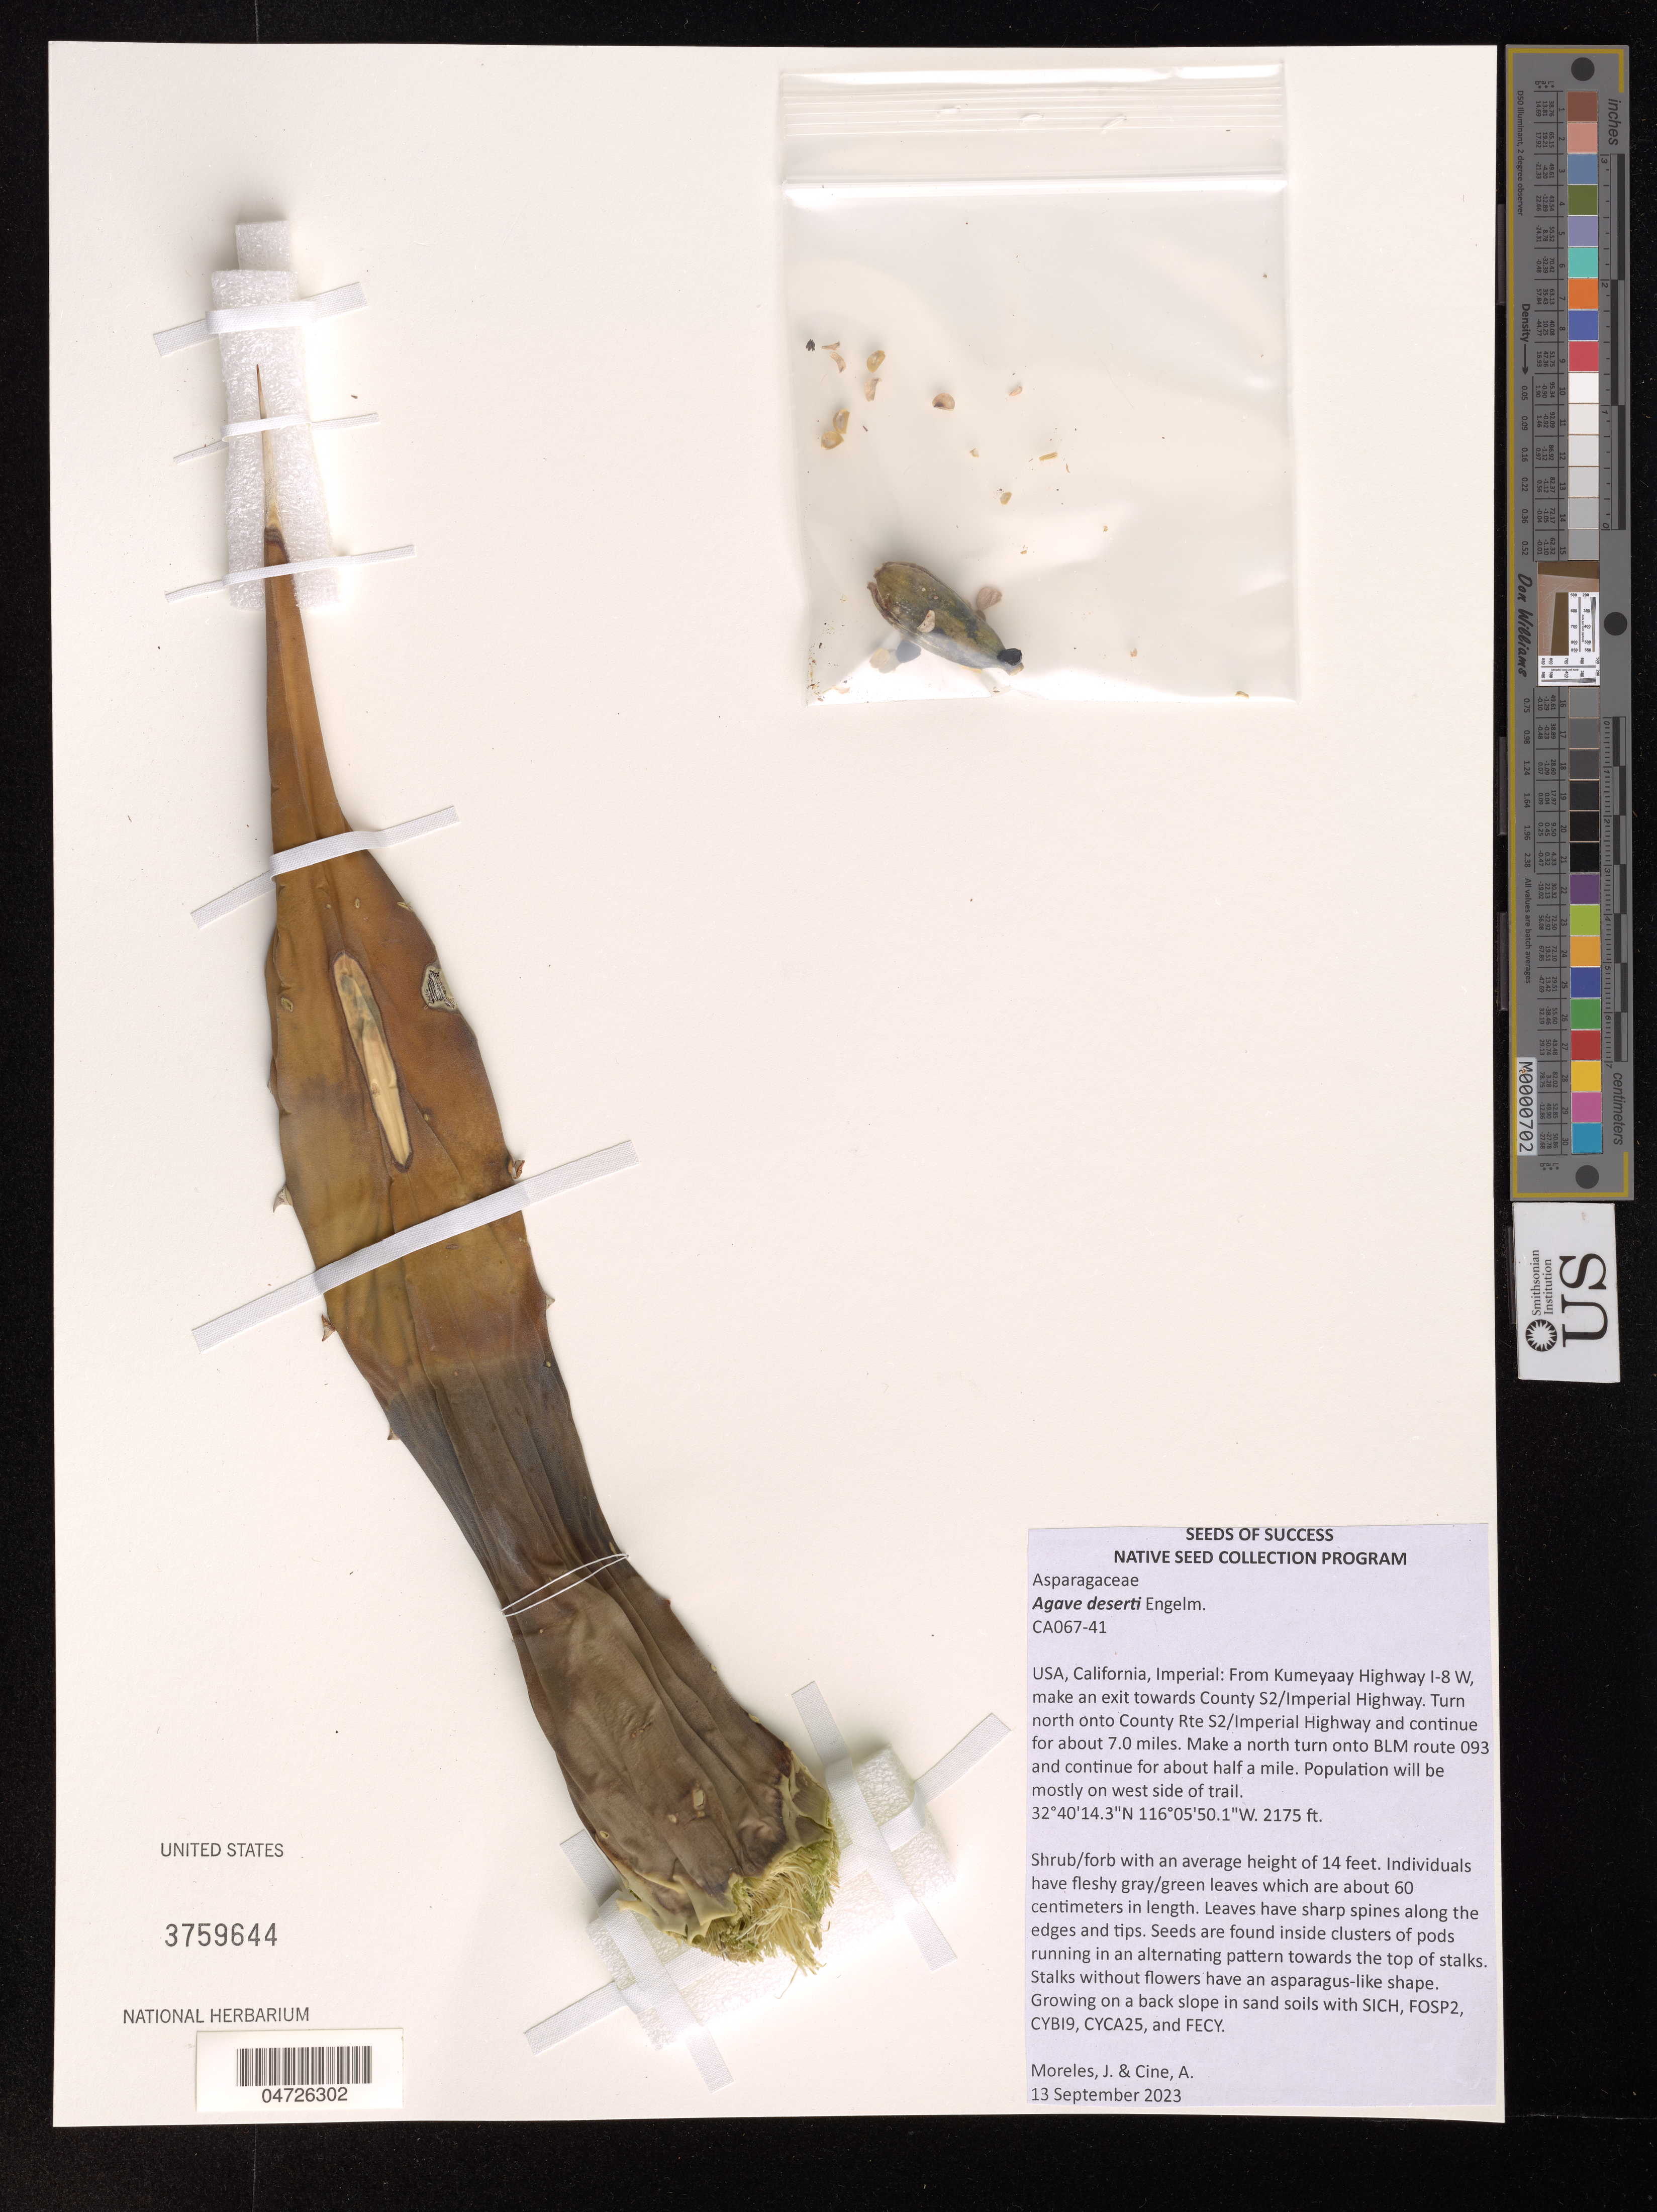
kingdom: Plantae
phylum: Tracheophyta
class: Liliopsida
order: Asparagales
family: Asparagaceae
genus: Agave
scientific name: Agave deserti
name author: Engelm.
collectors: J. Moreles & A. Cine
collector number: CA067-41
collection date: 2023-09-13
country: United States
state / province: California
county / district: Imperial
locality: Imperial: From Kumeyaay Highway I-8 W, make an exit towards County S2/Imperial Highway. Turn north onto County Rte S2/Imperial Highway and continue for about 7.0 miles. Make a north turn onto BLM route 093 and continue for about half a mile. Population will be mostly on west side of trail.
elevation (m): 663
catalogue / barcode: US 3759644